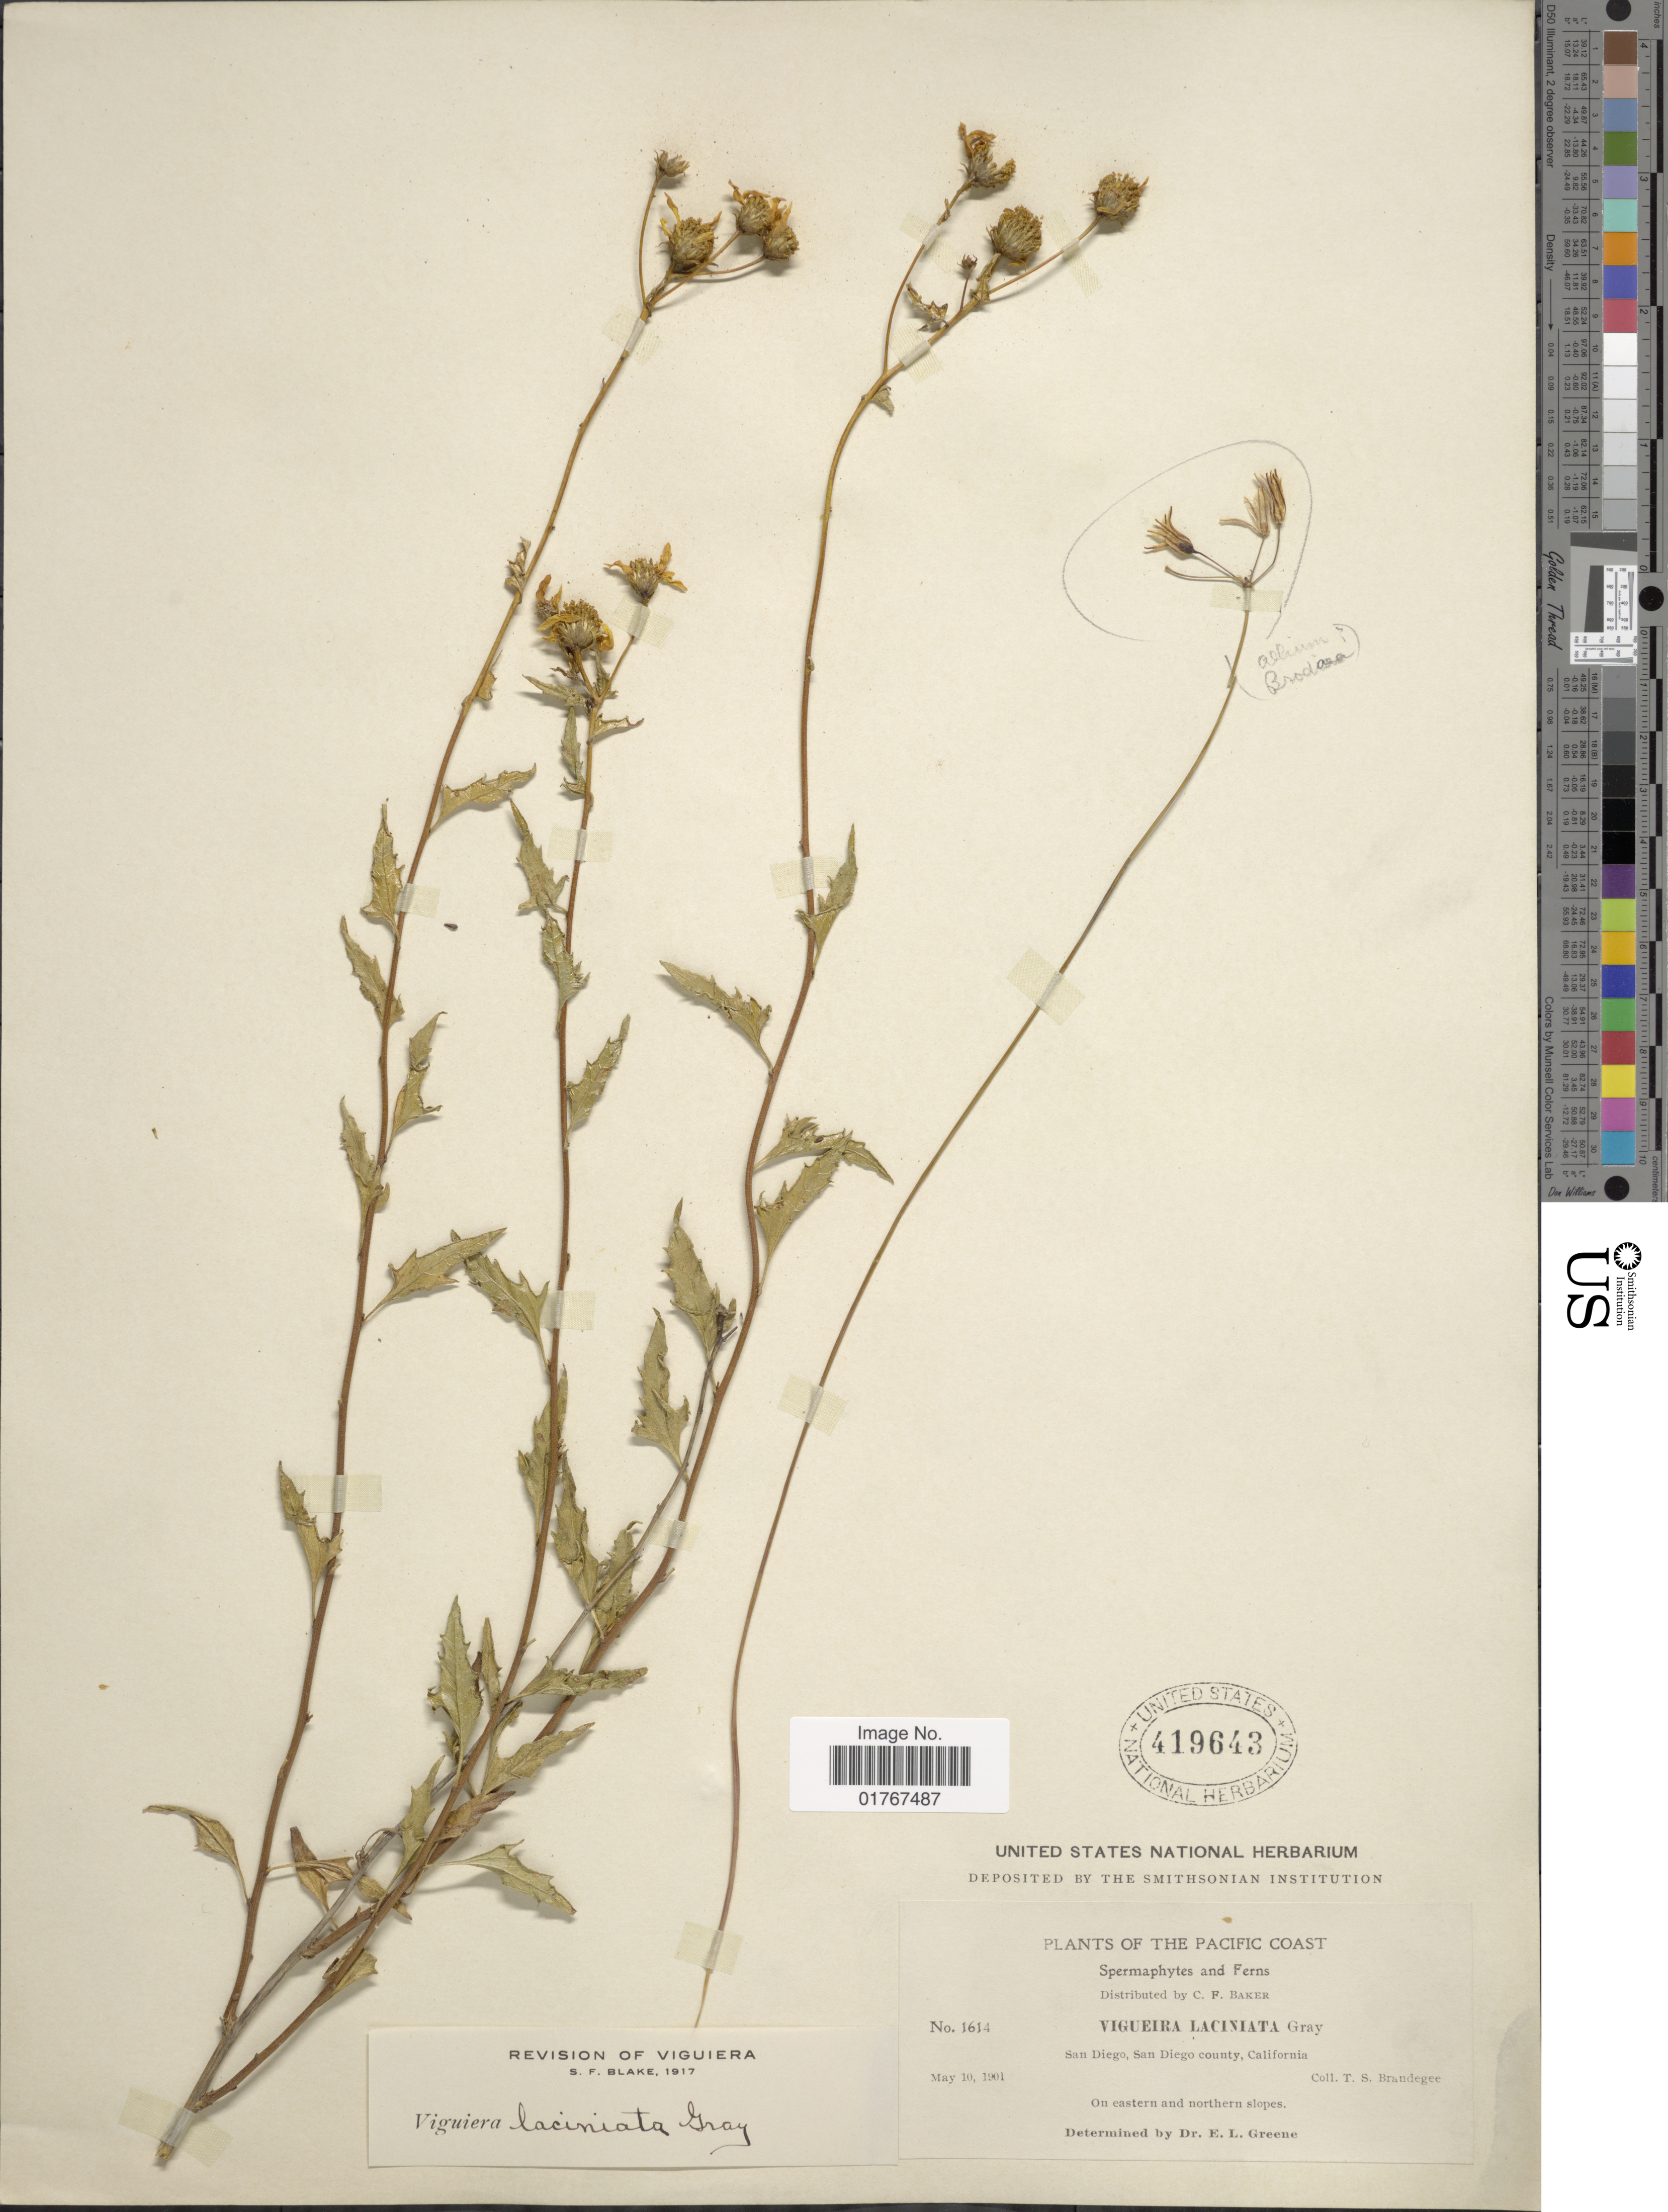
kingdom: Plantae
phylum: Tracheophyta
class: Magnoliopsida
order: Asterales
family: Asteraceae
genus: Viguiera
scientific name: Viguiera laciniata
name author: A. Gray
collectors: T. S. Brandegee (herbarium)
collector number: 1614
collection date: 1901-05-10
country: United States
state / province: California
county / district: San Diego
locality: The Pacific Coast, San Diego, San Diego county, On eastern and northern slopes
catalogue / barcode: US 419643